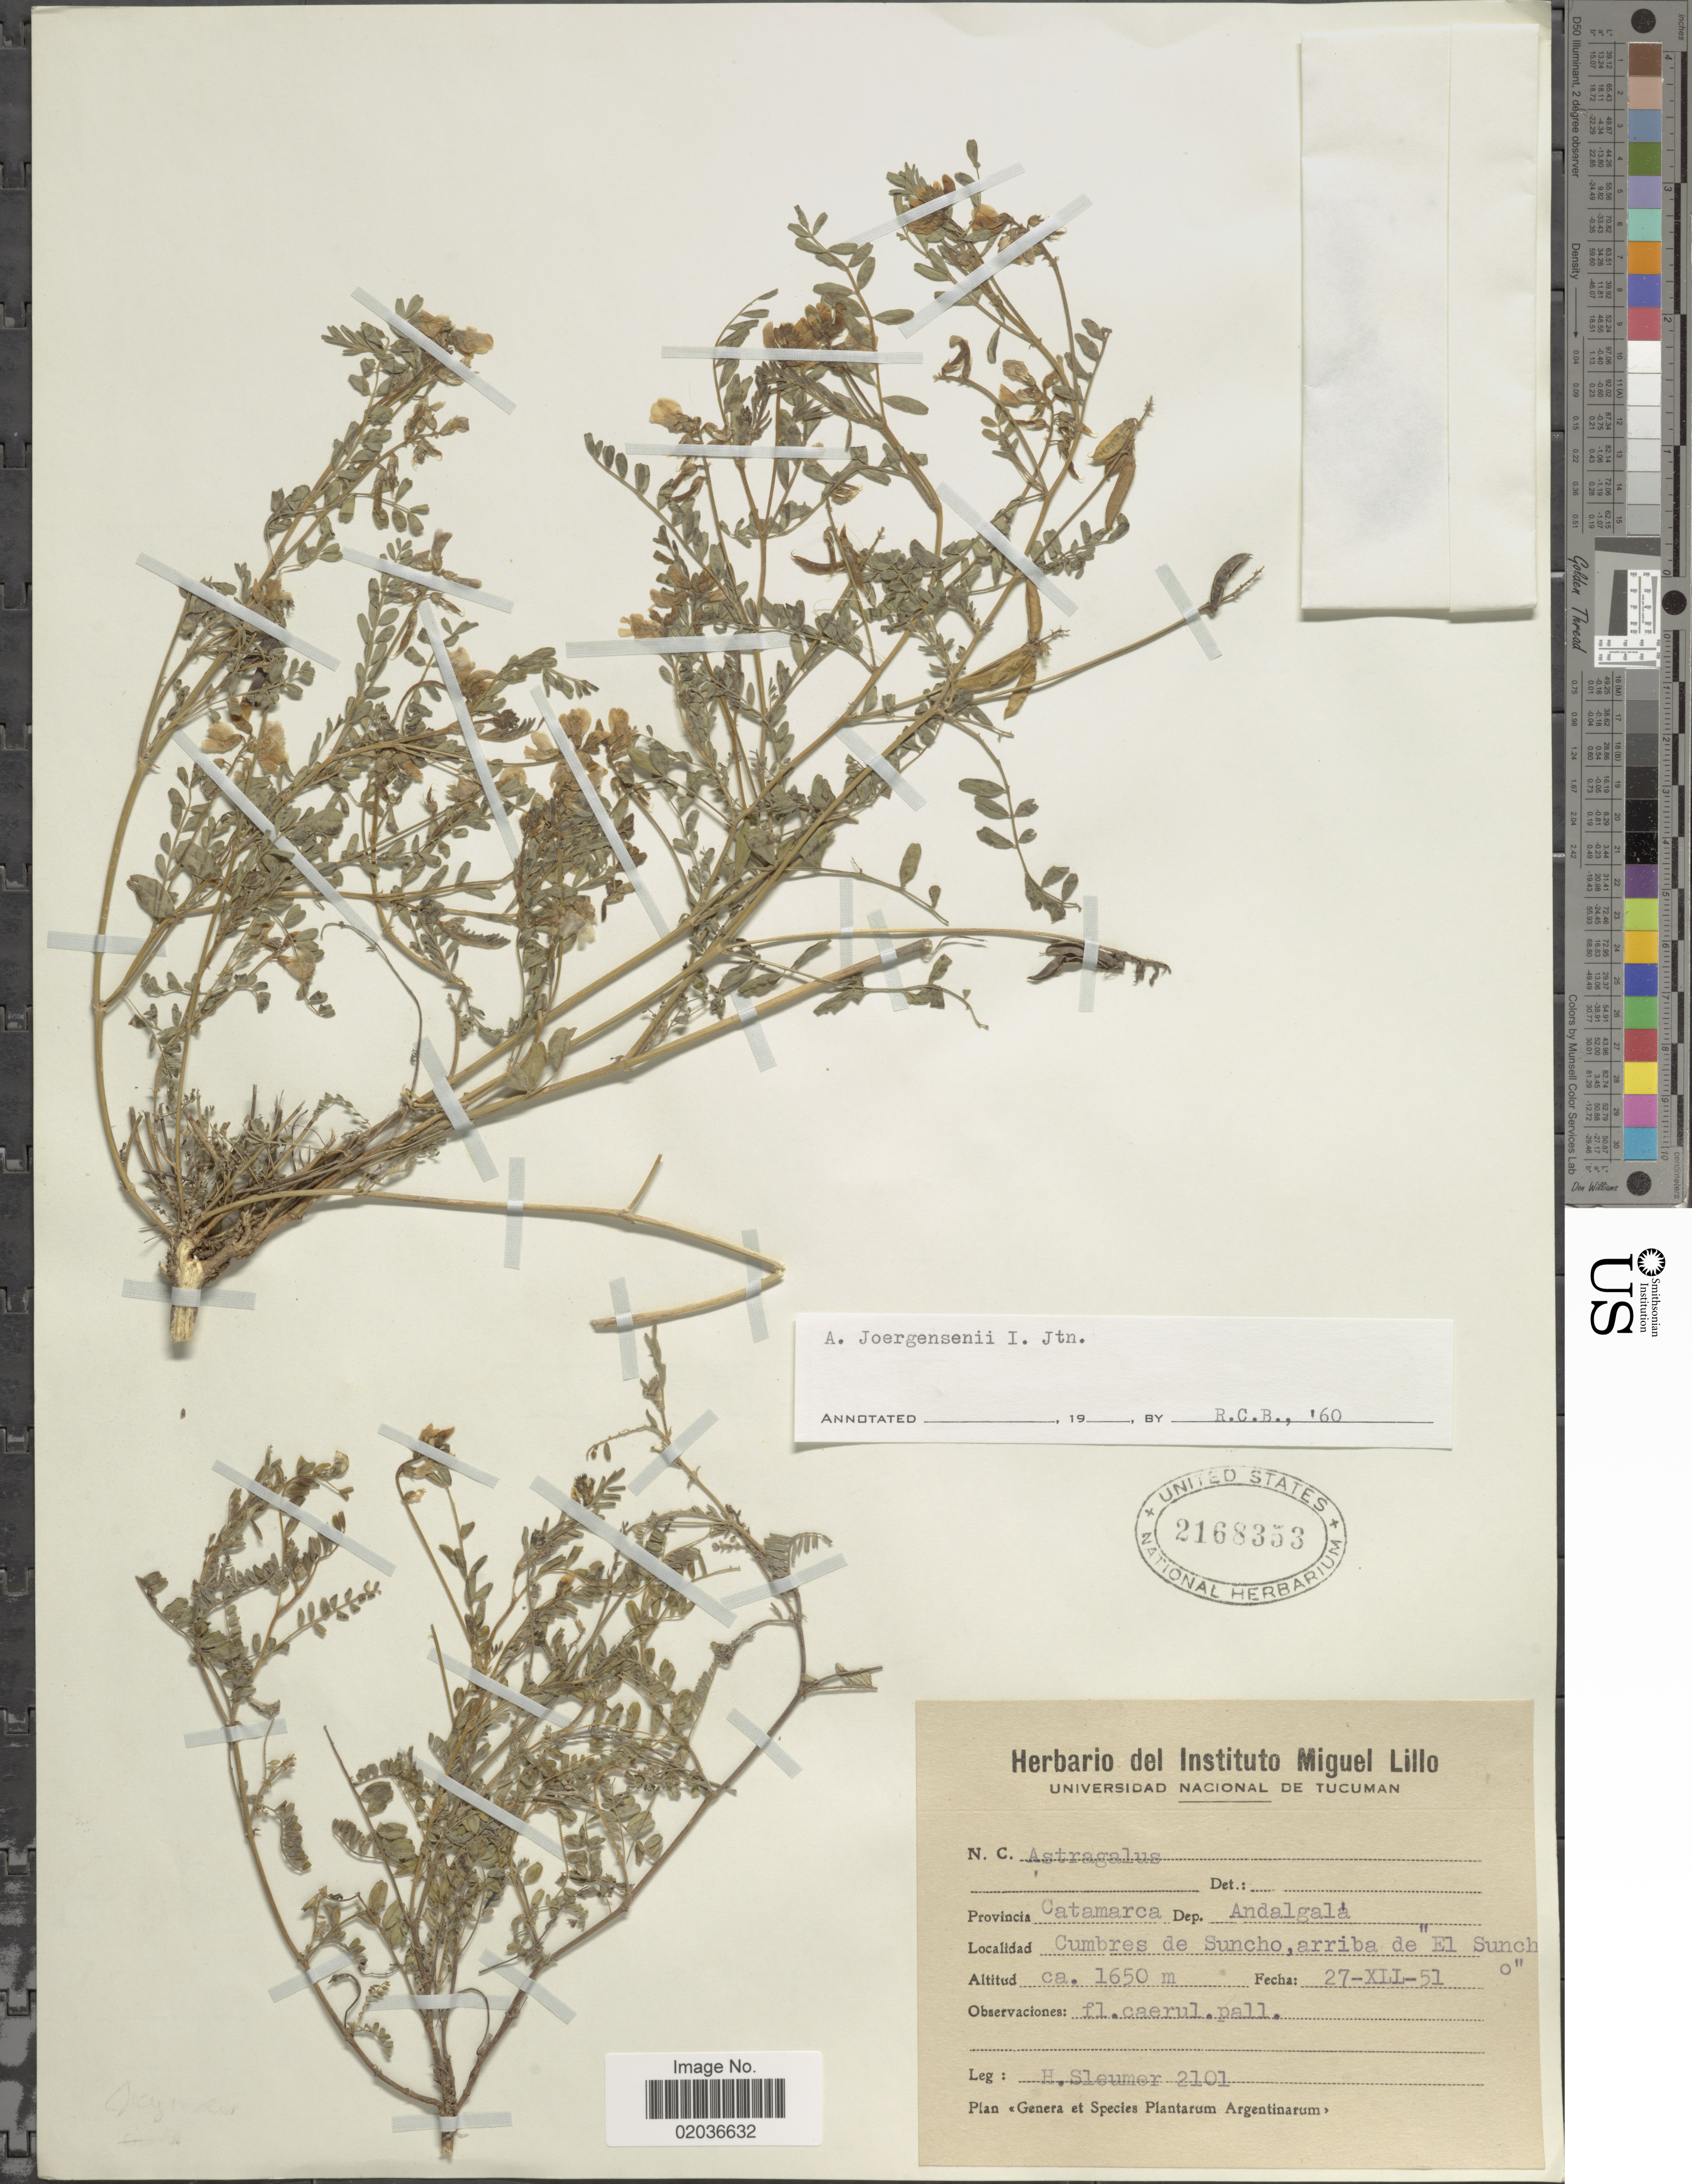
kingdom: Plantae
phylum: Tracheophyta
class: Magnoliopsida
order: Fabales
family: Fabaceae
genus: Astragalus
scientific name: Astragalus joergensenii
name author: I.M. Johnst.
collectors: H. O. Sleumer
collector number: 2101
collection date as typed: Transcribed d/m/y: 27/12/51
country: Argentina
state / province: Catamarca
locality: Provincia Catamarca. Dep. Andalgalá. Cumbres de Suncho, arriba de El Suncho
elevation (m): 1650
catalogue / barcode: US 2168353